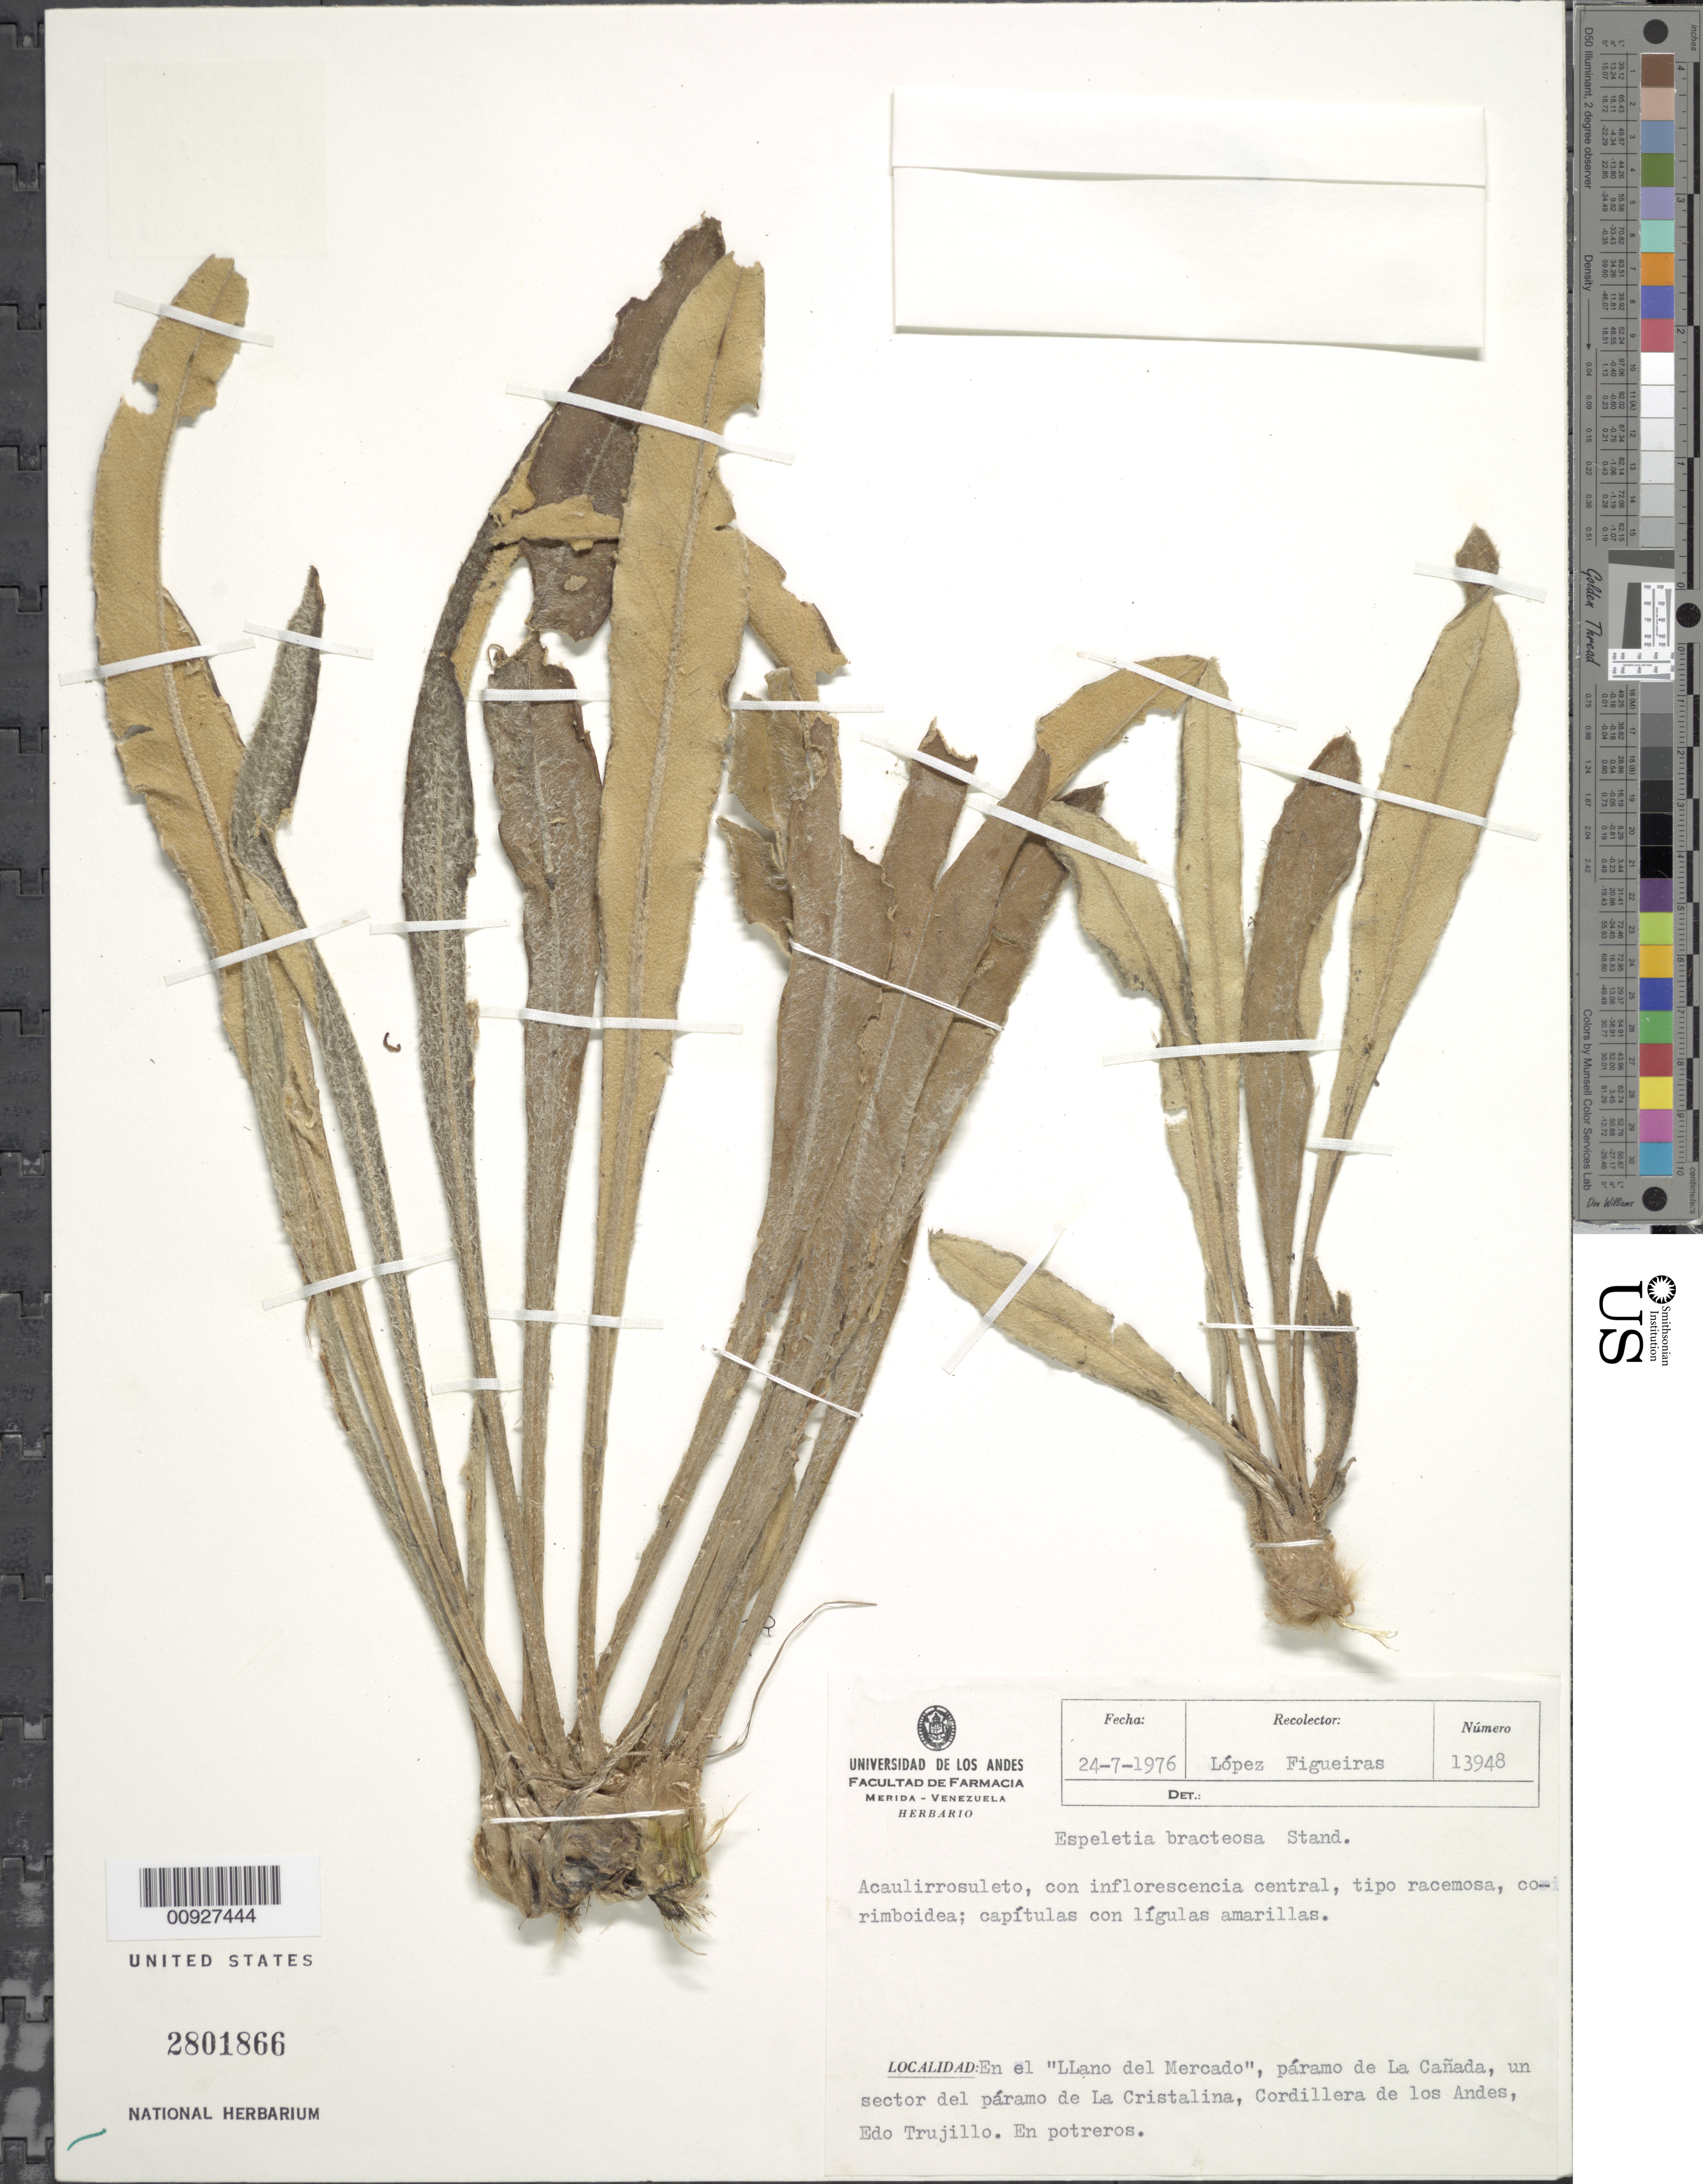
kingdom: Plantae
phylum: Tracheophyta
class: Magnoliopsida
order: Asterales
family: Asteraceae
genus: Ruilopezia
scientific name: Ruilopezia bracteosa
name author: (Standl.) Cuatrec.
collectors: L. Figueiras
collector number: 13948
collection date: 1976-07-24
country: Venezuela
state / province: Trujillo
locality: En el "Llano del Mercado", paramo de La Canada, un sector del paramo de La Cristalina, Cordillera de los Andes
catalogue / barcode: US 2801866